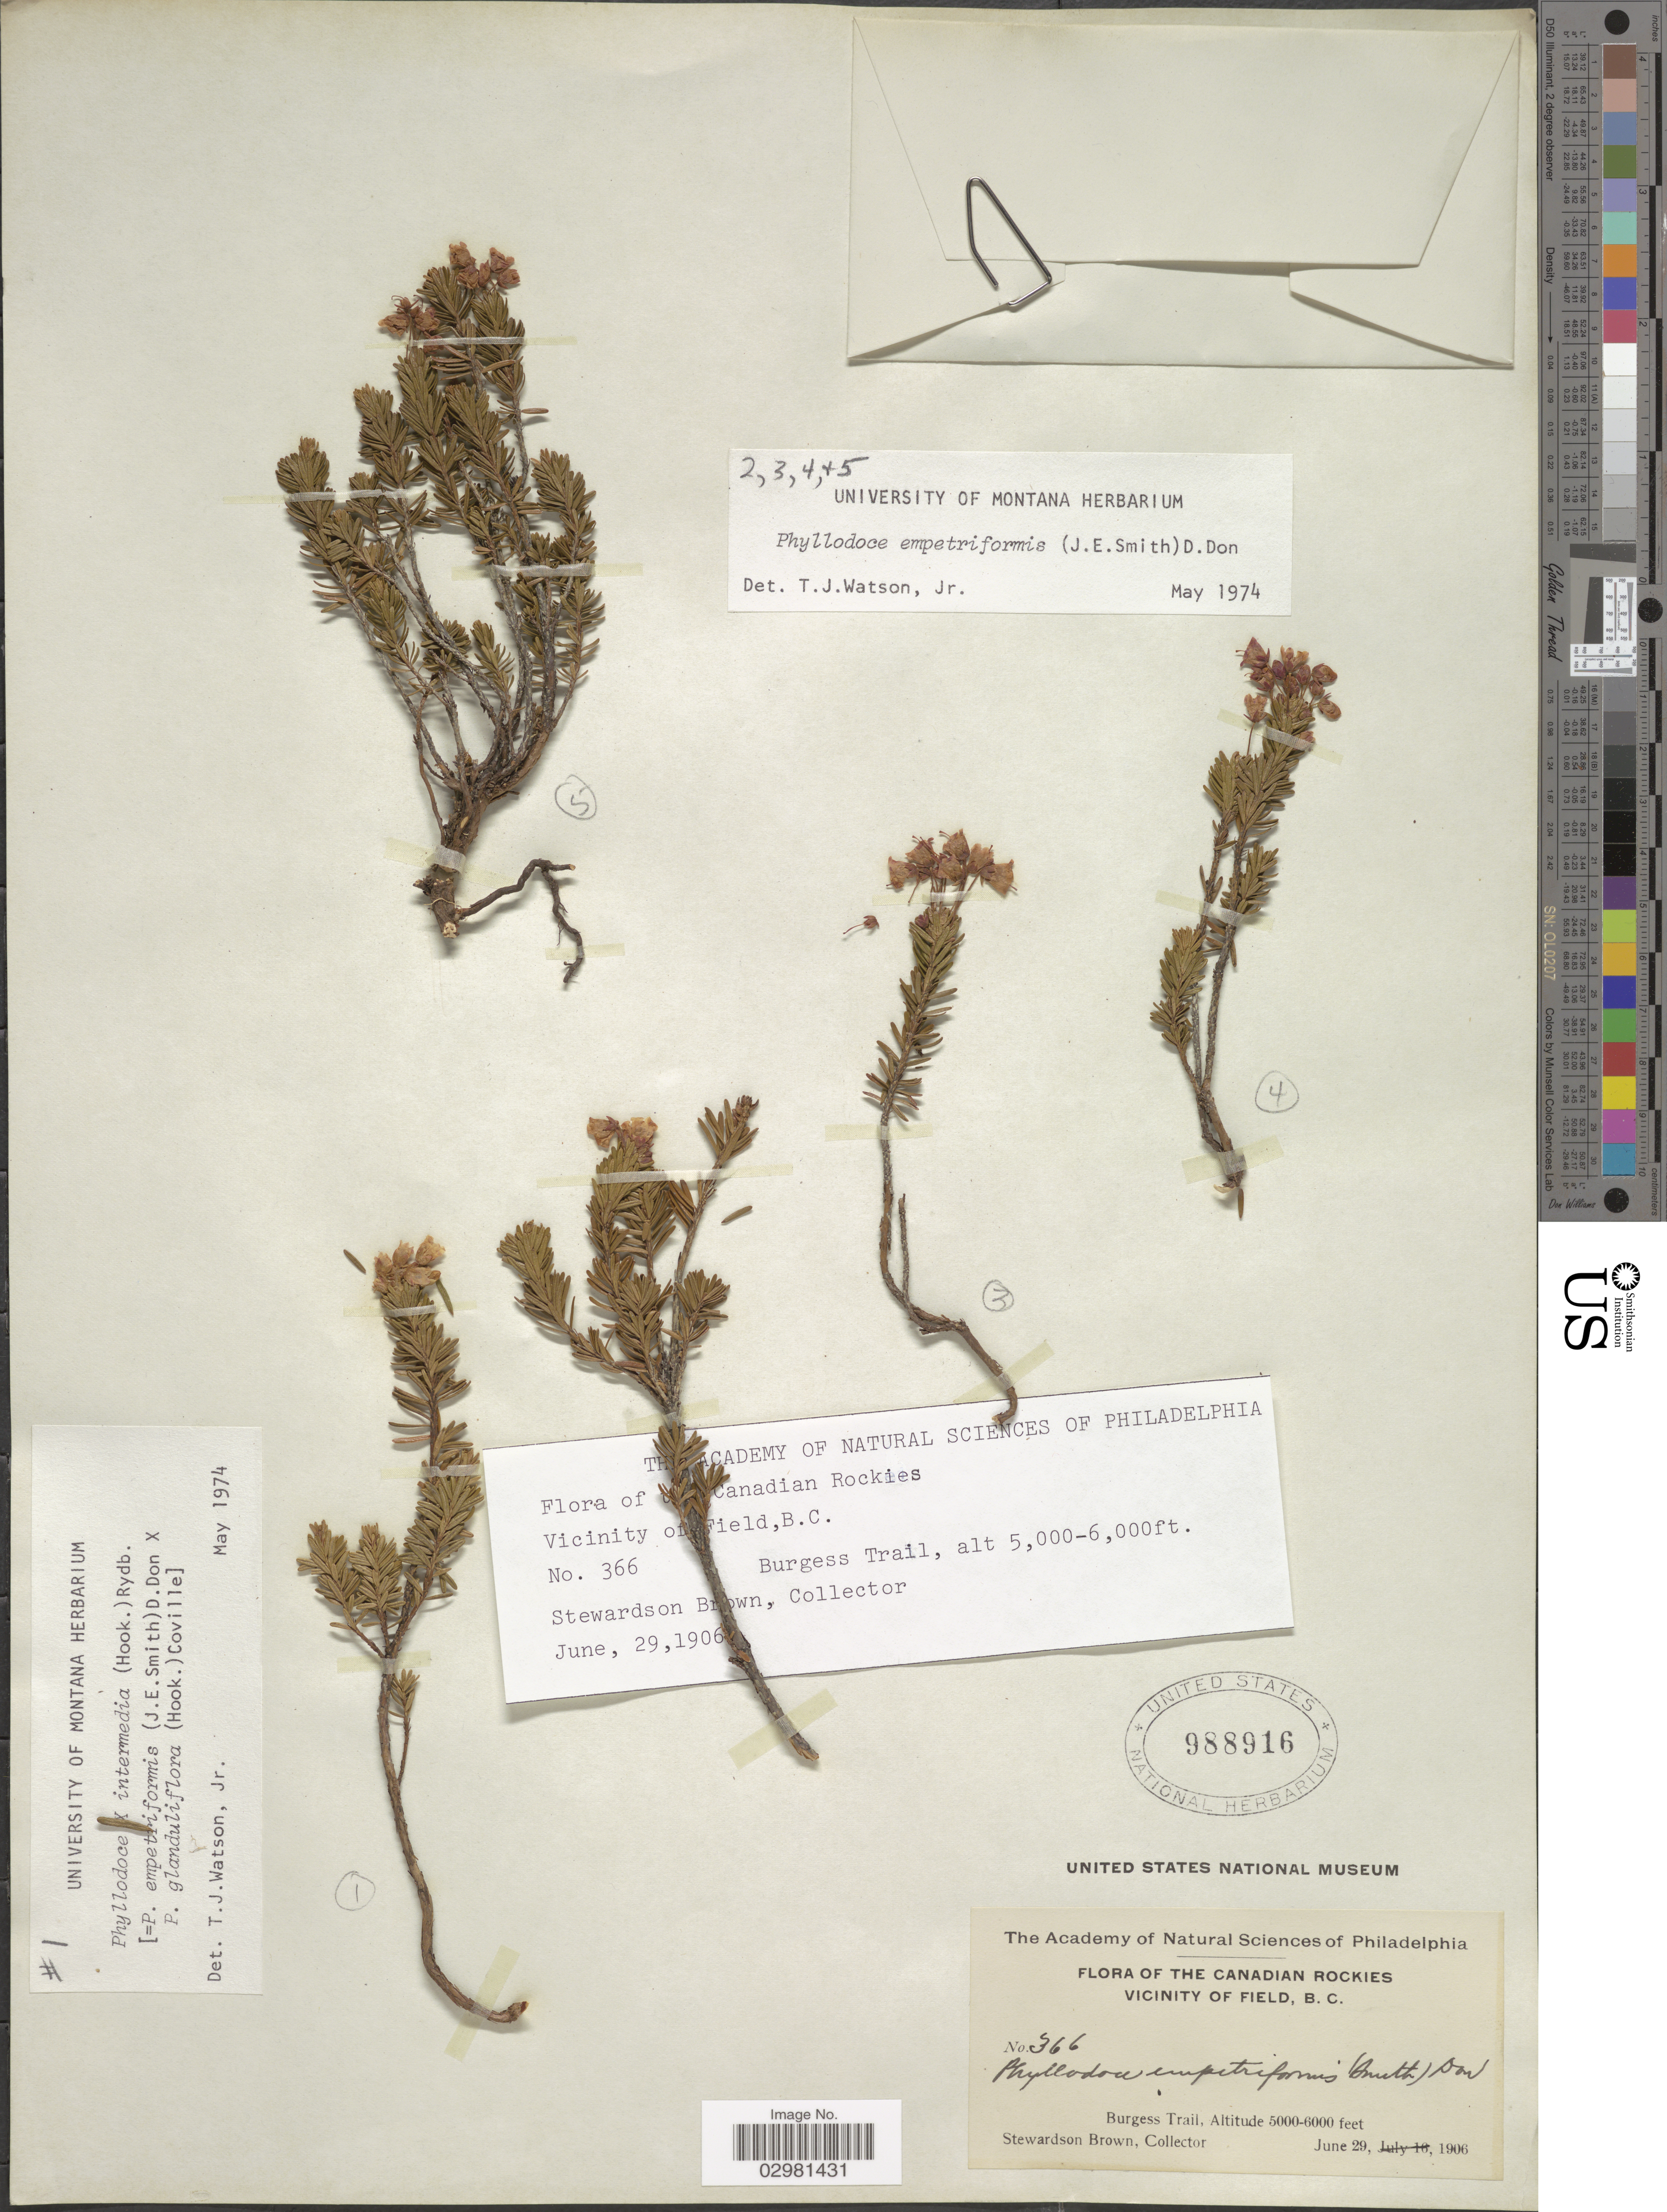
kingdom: Plantae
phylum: Tracheophyta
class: Magnoliopsida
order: Ericales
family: Ericaceae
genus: Phyllodoce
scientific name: Phyllodoce empetiformis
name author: (Small) D. Don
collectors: S. Brown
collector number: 366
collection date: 1906-06-29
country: Canada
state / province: British Columbia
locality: The Canadian Rockies, Vicinity of Field, B.C., Burgess Trail.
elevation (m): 1524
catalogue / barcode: US 988916